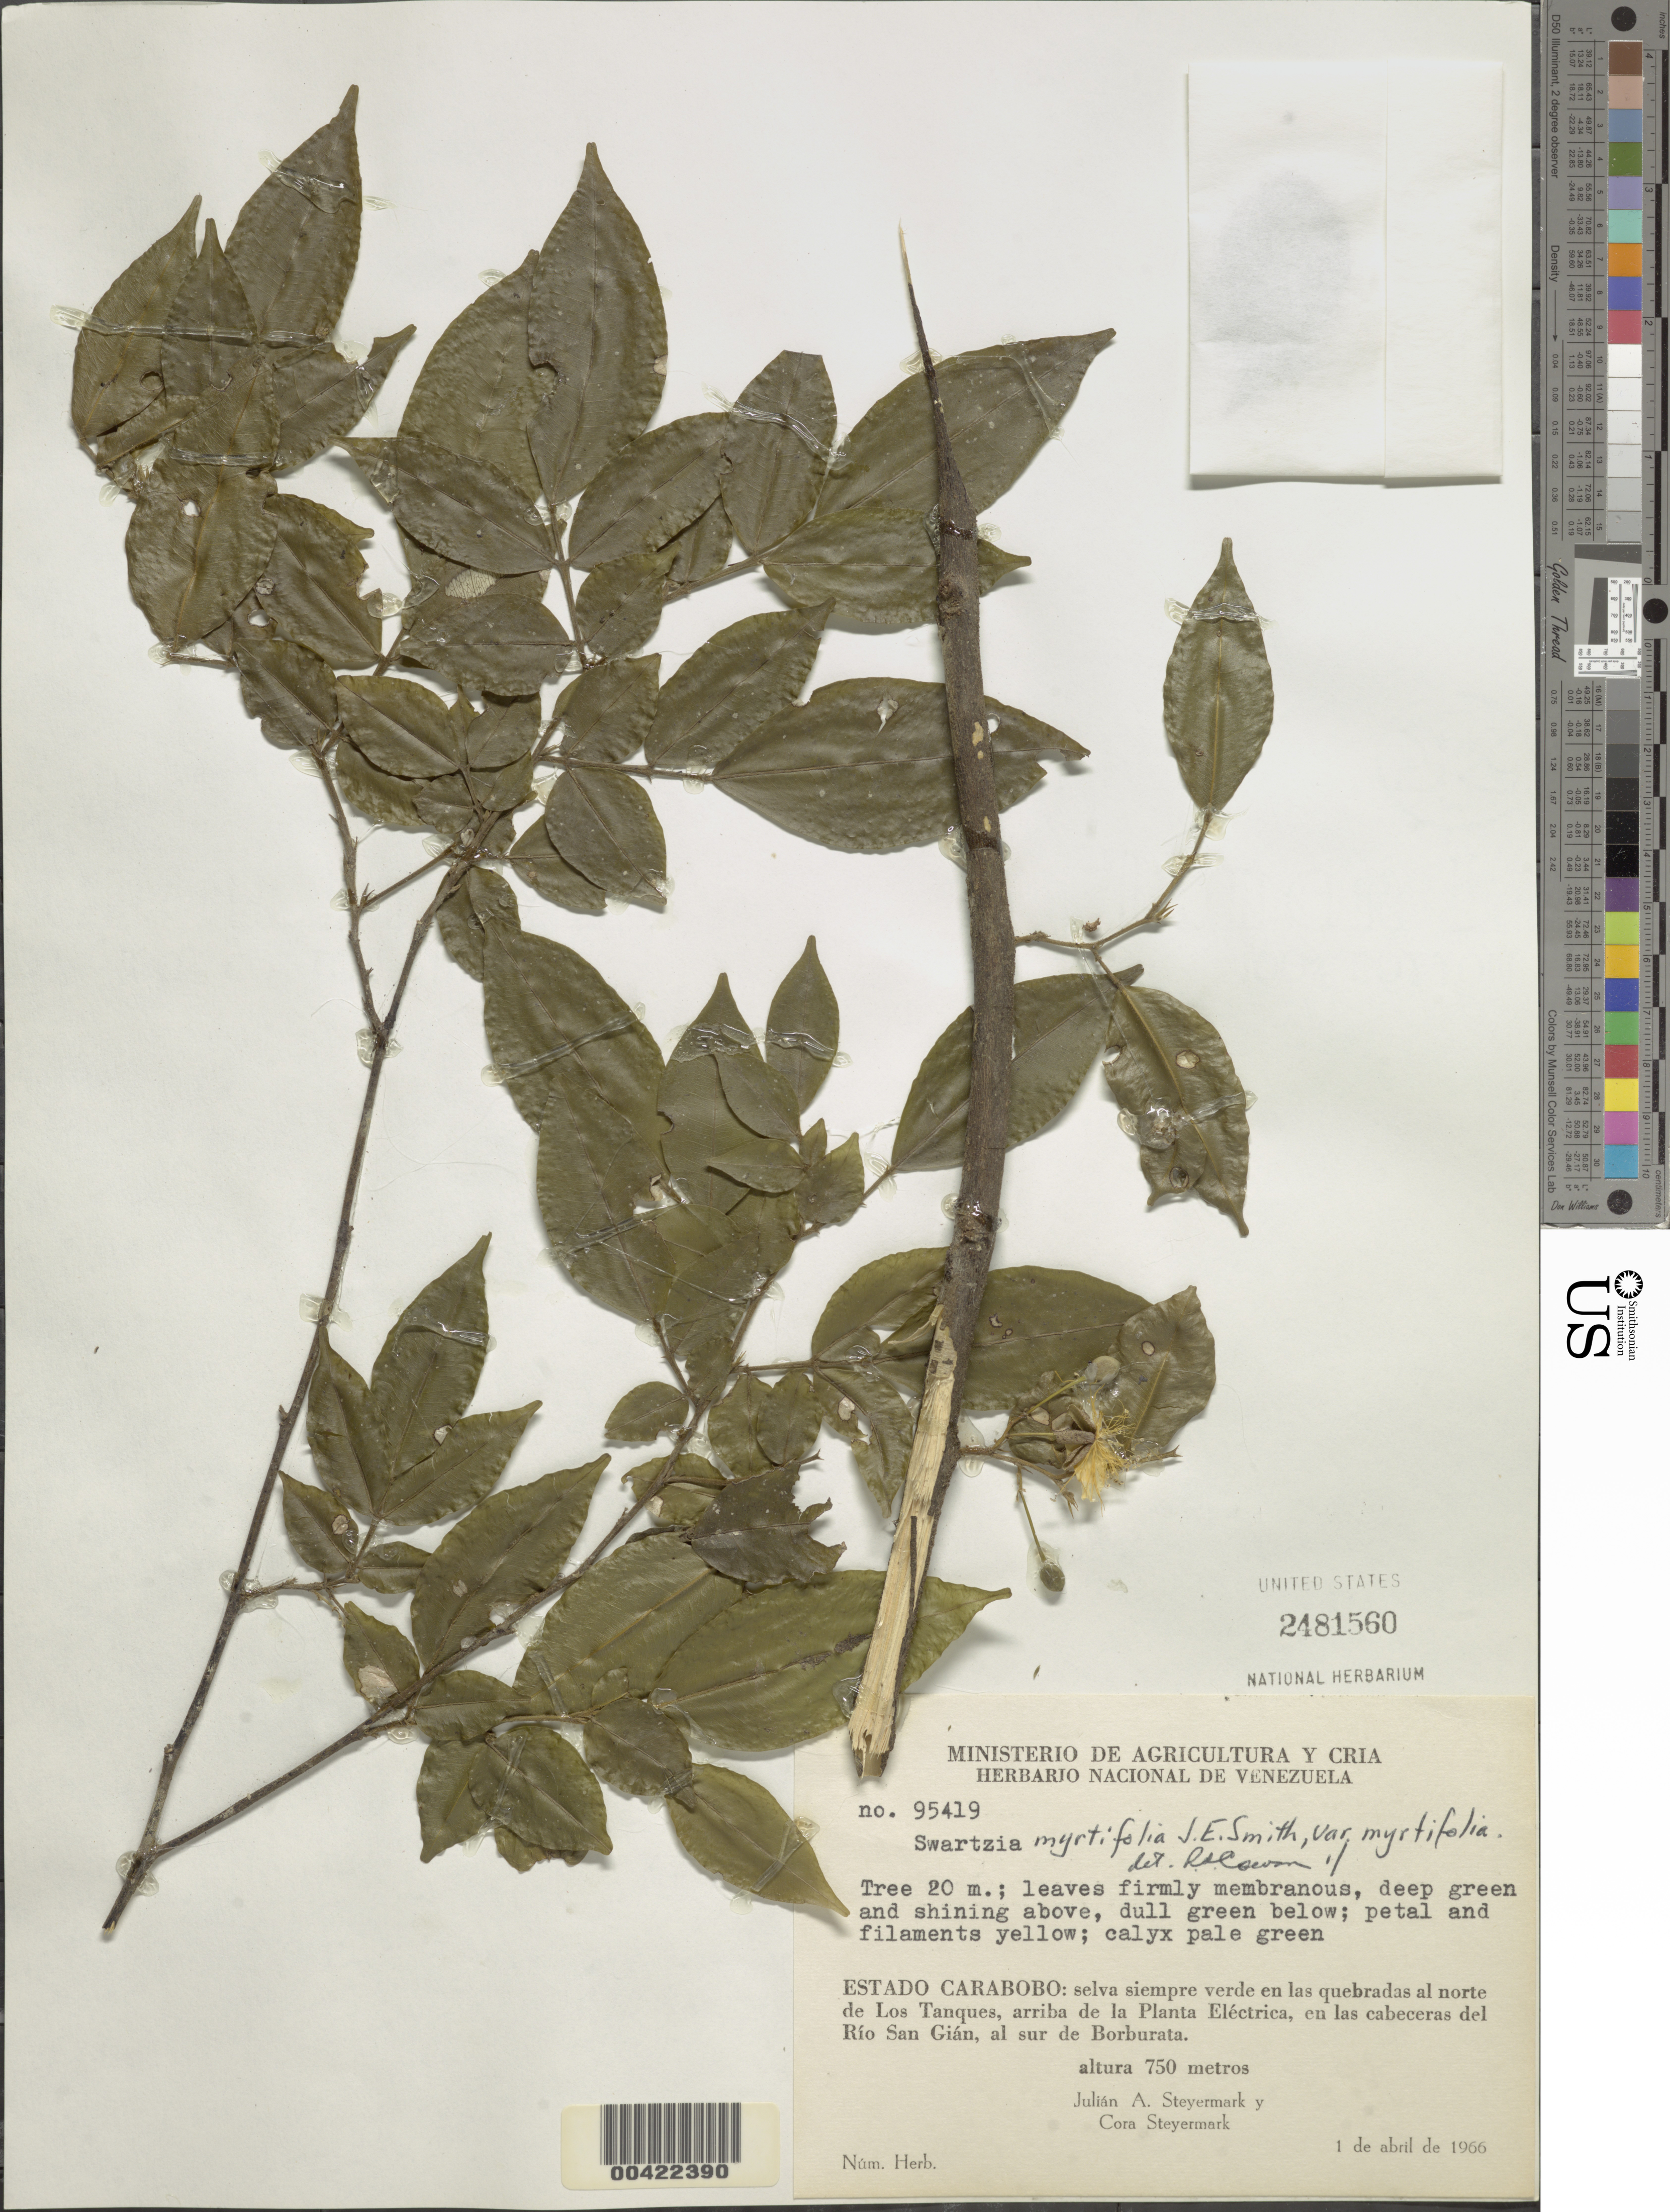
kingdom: Plantae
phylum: Tracheophyta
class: Magnoliopsida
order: Fabales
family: Fabaceae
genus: Swartzia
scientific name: Swartzia myrtifolia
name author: Sm.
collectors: J. Steyermark & C. Steyermark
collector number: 95419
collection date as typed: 01 Apr 1966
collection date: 1966-04-01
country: Venezuela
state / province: Carabobo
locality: Quebradas n de los tanques, arriba de la planta electrica, en las cabeceras del rio san gian, al sur de borburata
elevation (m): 750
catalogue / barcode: US 2481560